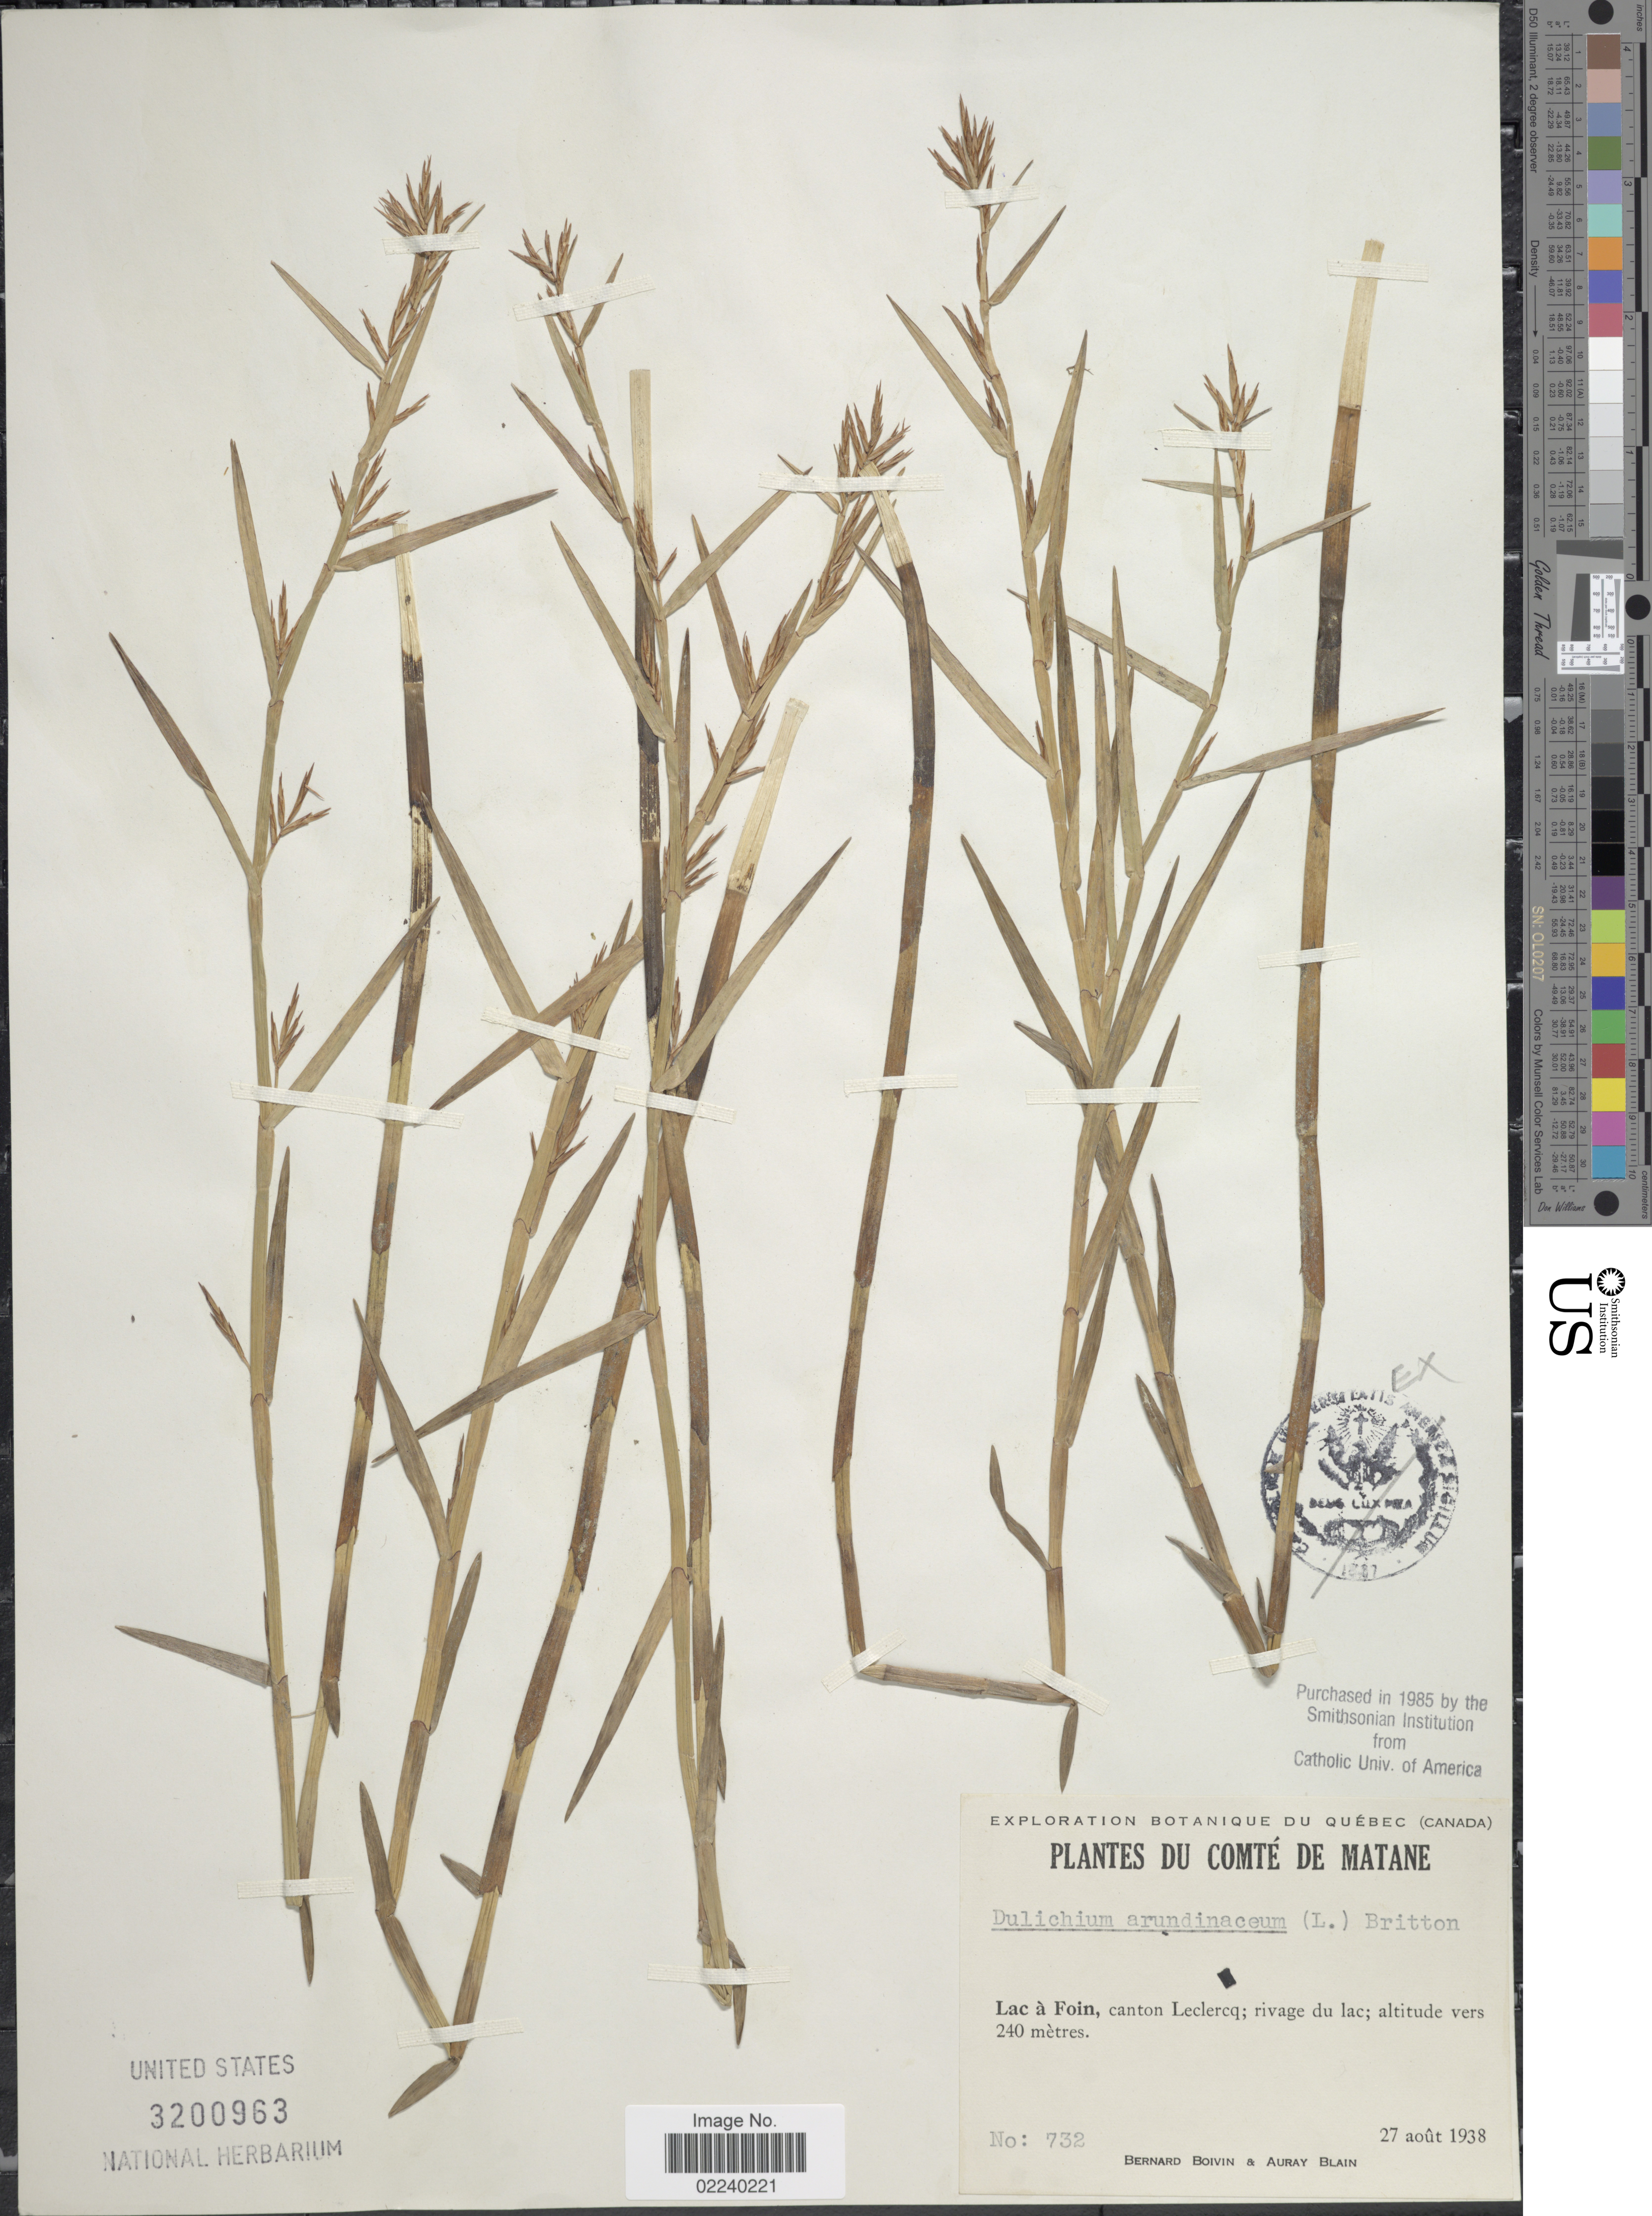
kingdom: Plantae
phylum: Tracheophyta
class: Liliopsida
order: Poales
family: Cyperaceae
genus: Dulichium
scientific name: Dulichium arundinaceum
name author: (L.) Britton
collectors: J. R. B. Boivin & A. Blain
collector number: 732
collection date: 1938-08-27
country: Canada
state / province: Quebec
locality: Comte de Matane, Lac a Foin, canton Leclercq; rivage du lac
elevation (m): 240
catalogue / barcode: US 3200963